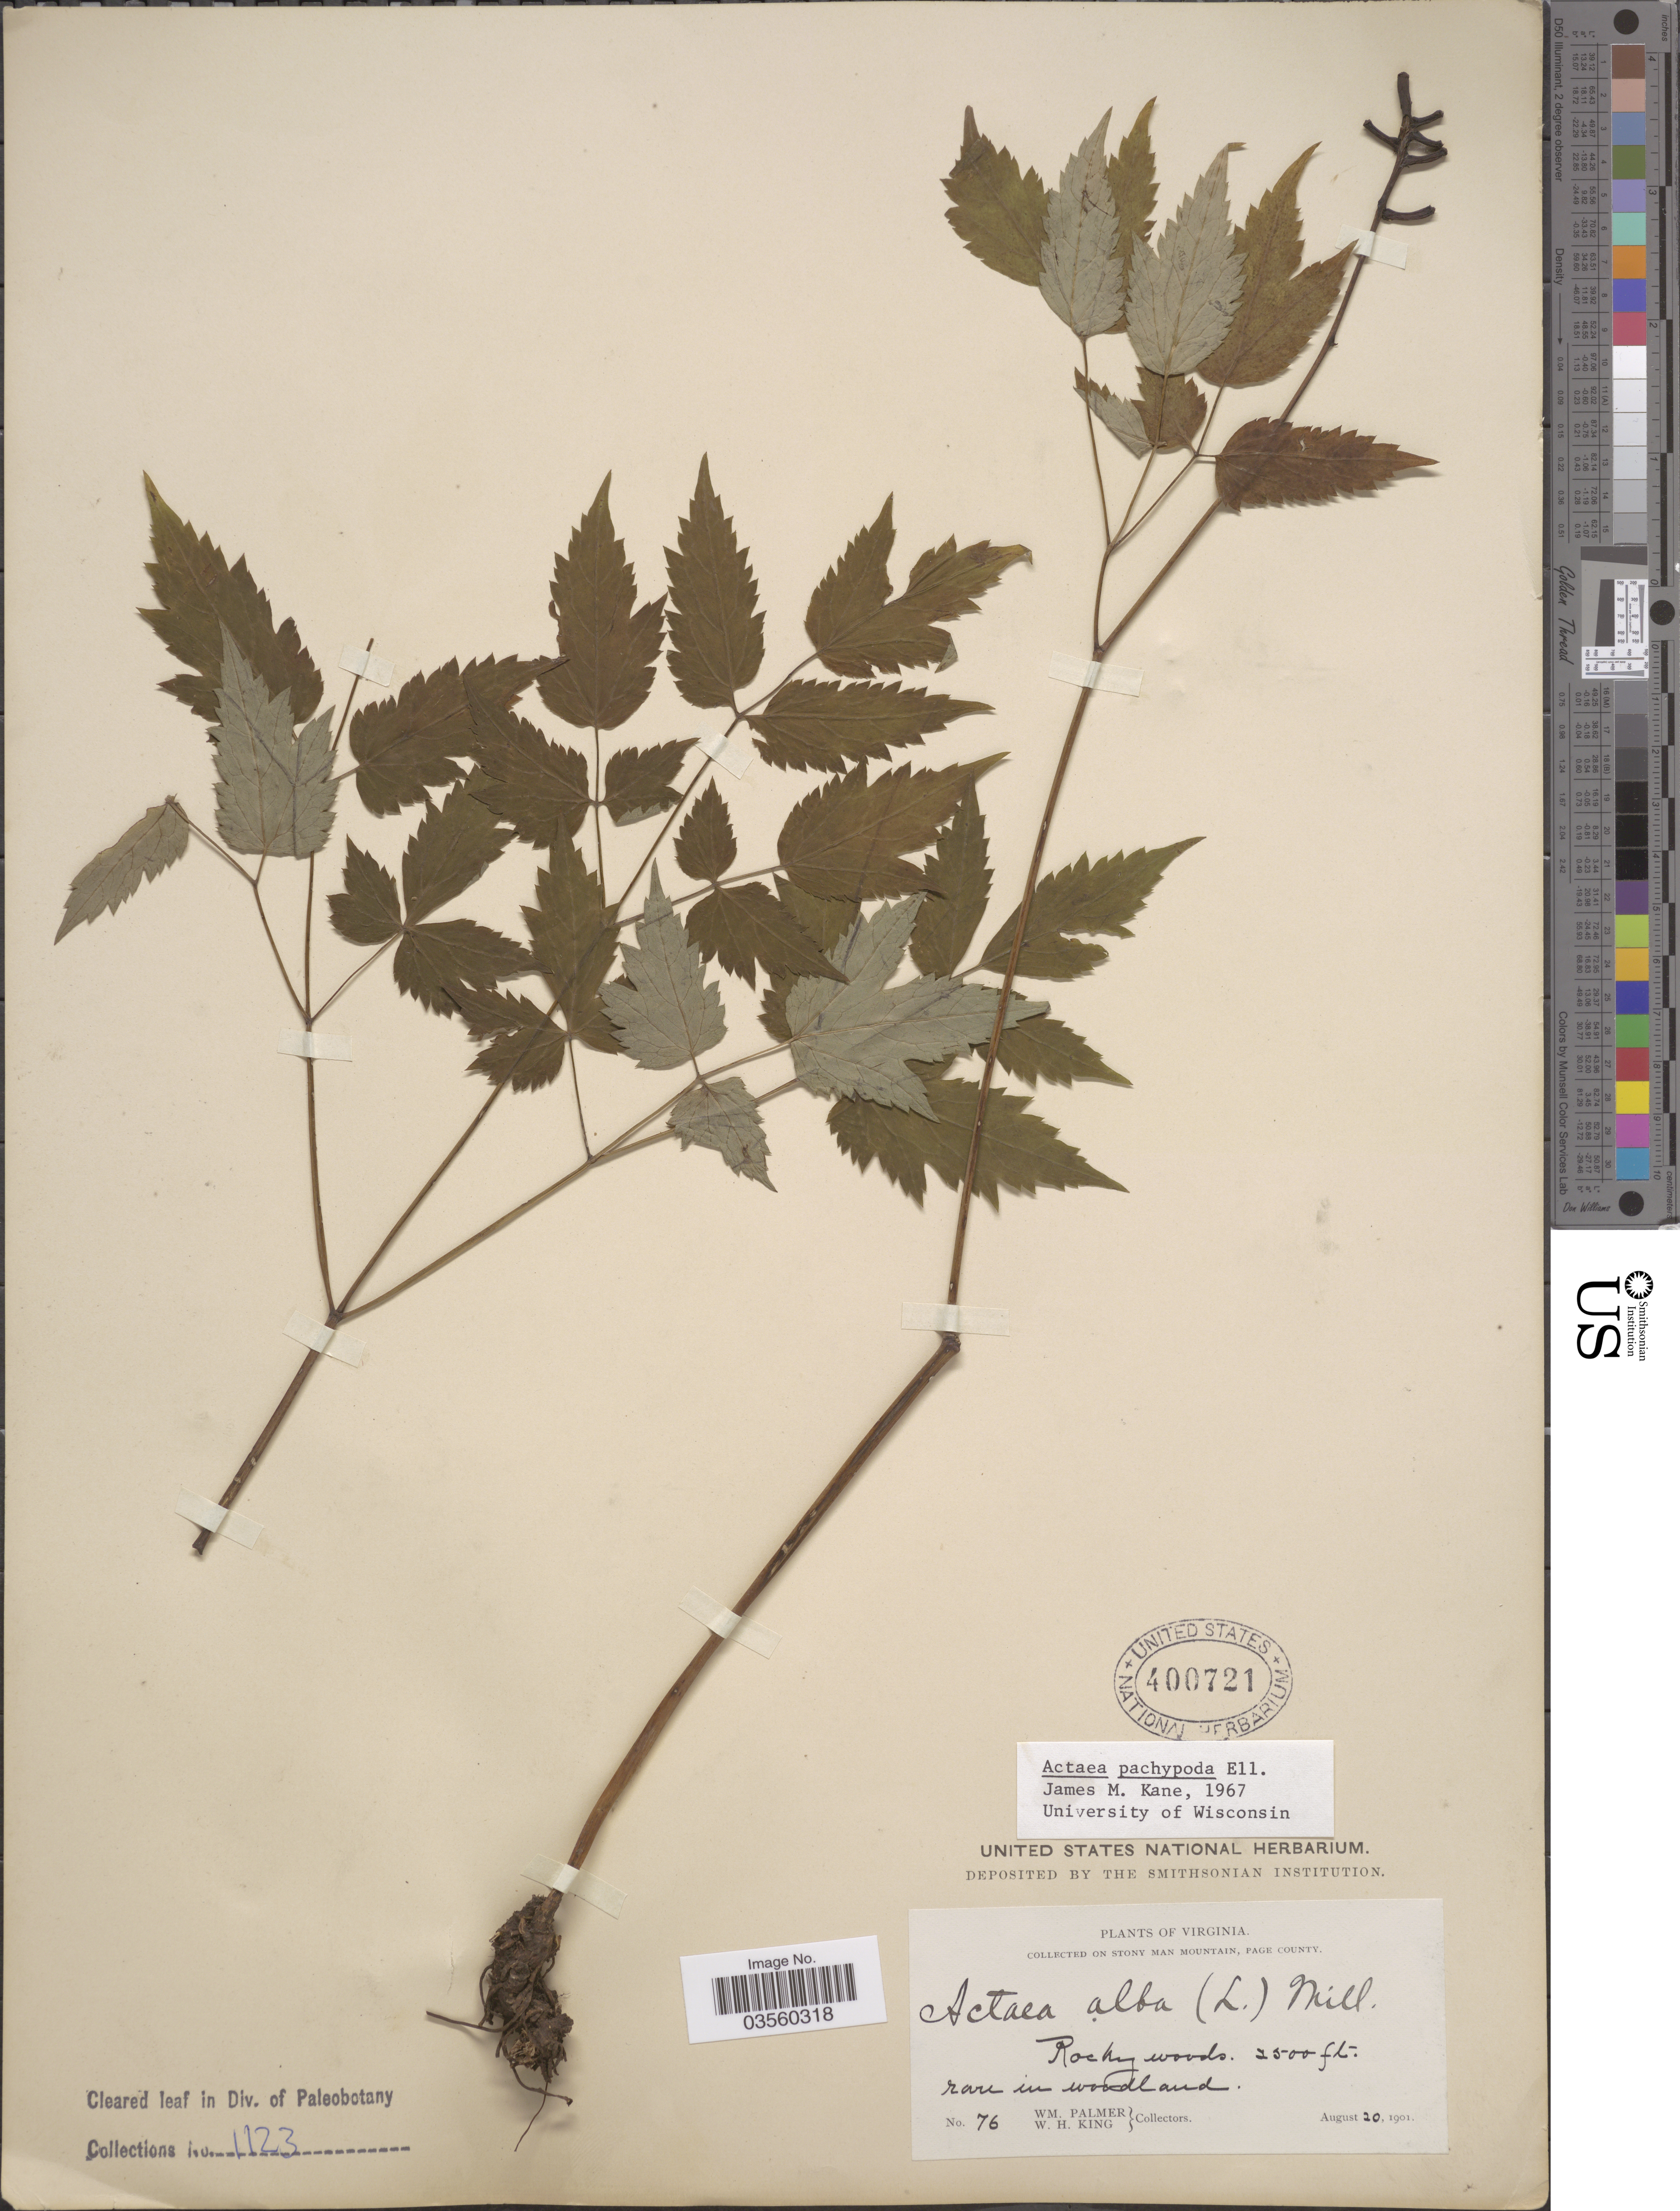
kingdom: Plantae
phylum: Tracheophyta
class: Magnoliopsida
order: Ranunculales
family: Ranunculaceae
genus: Actaea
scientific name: Actaea pachypoda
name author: Elliott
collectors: W. Palmer & W. H. King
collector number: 76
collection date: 1901-08-20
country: United States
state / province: Virginia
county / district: Page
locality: On Stony Man Mountain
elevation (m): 762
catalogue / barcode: US 400721